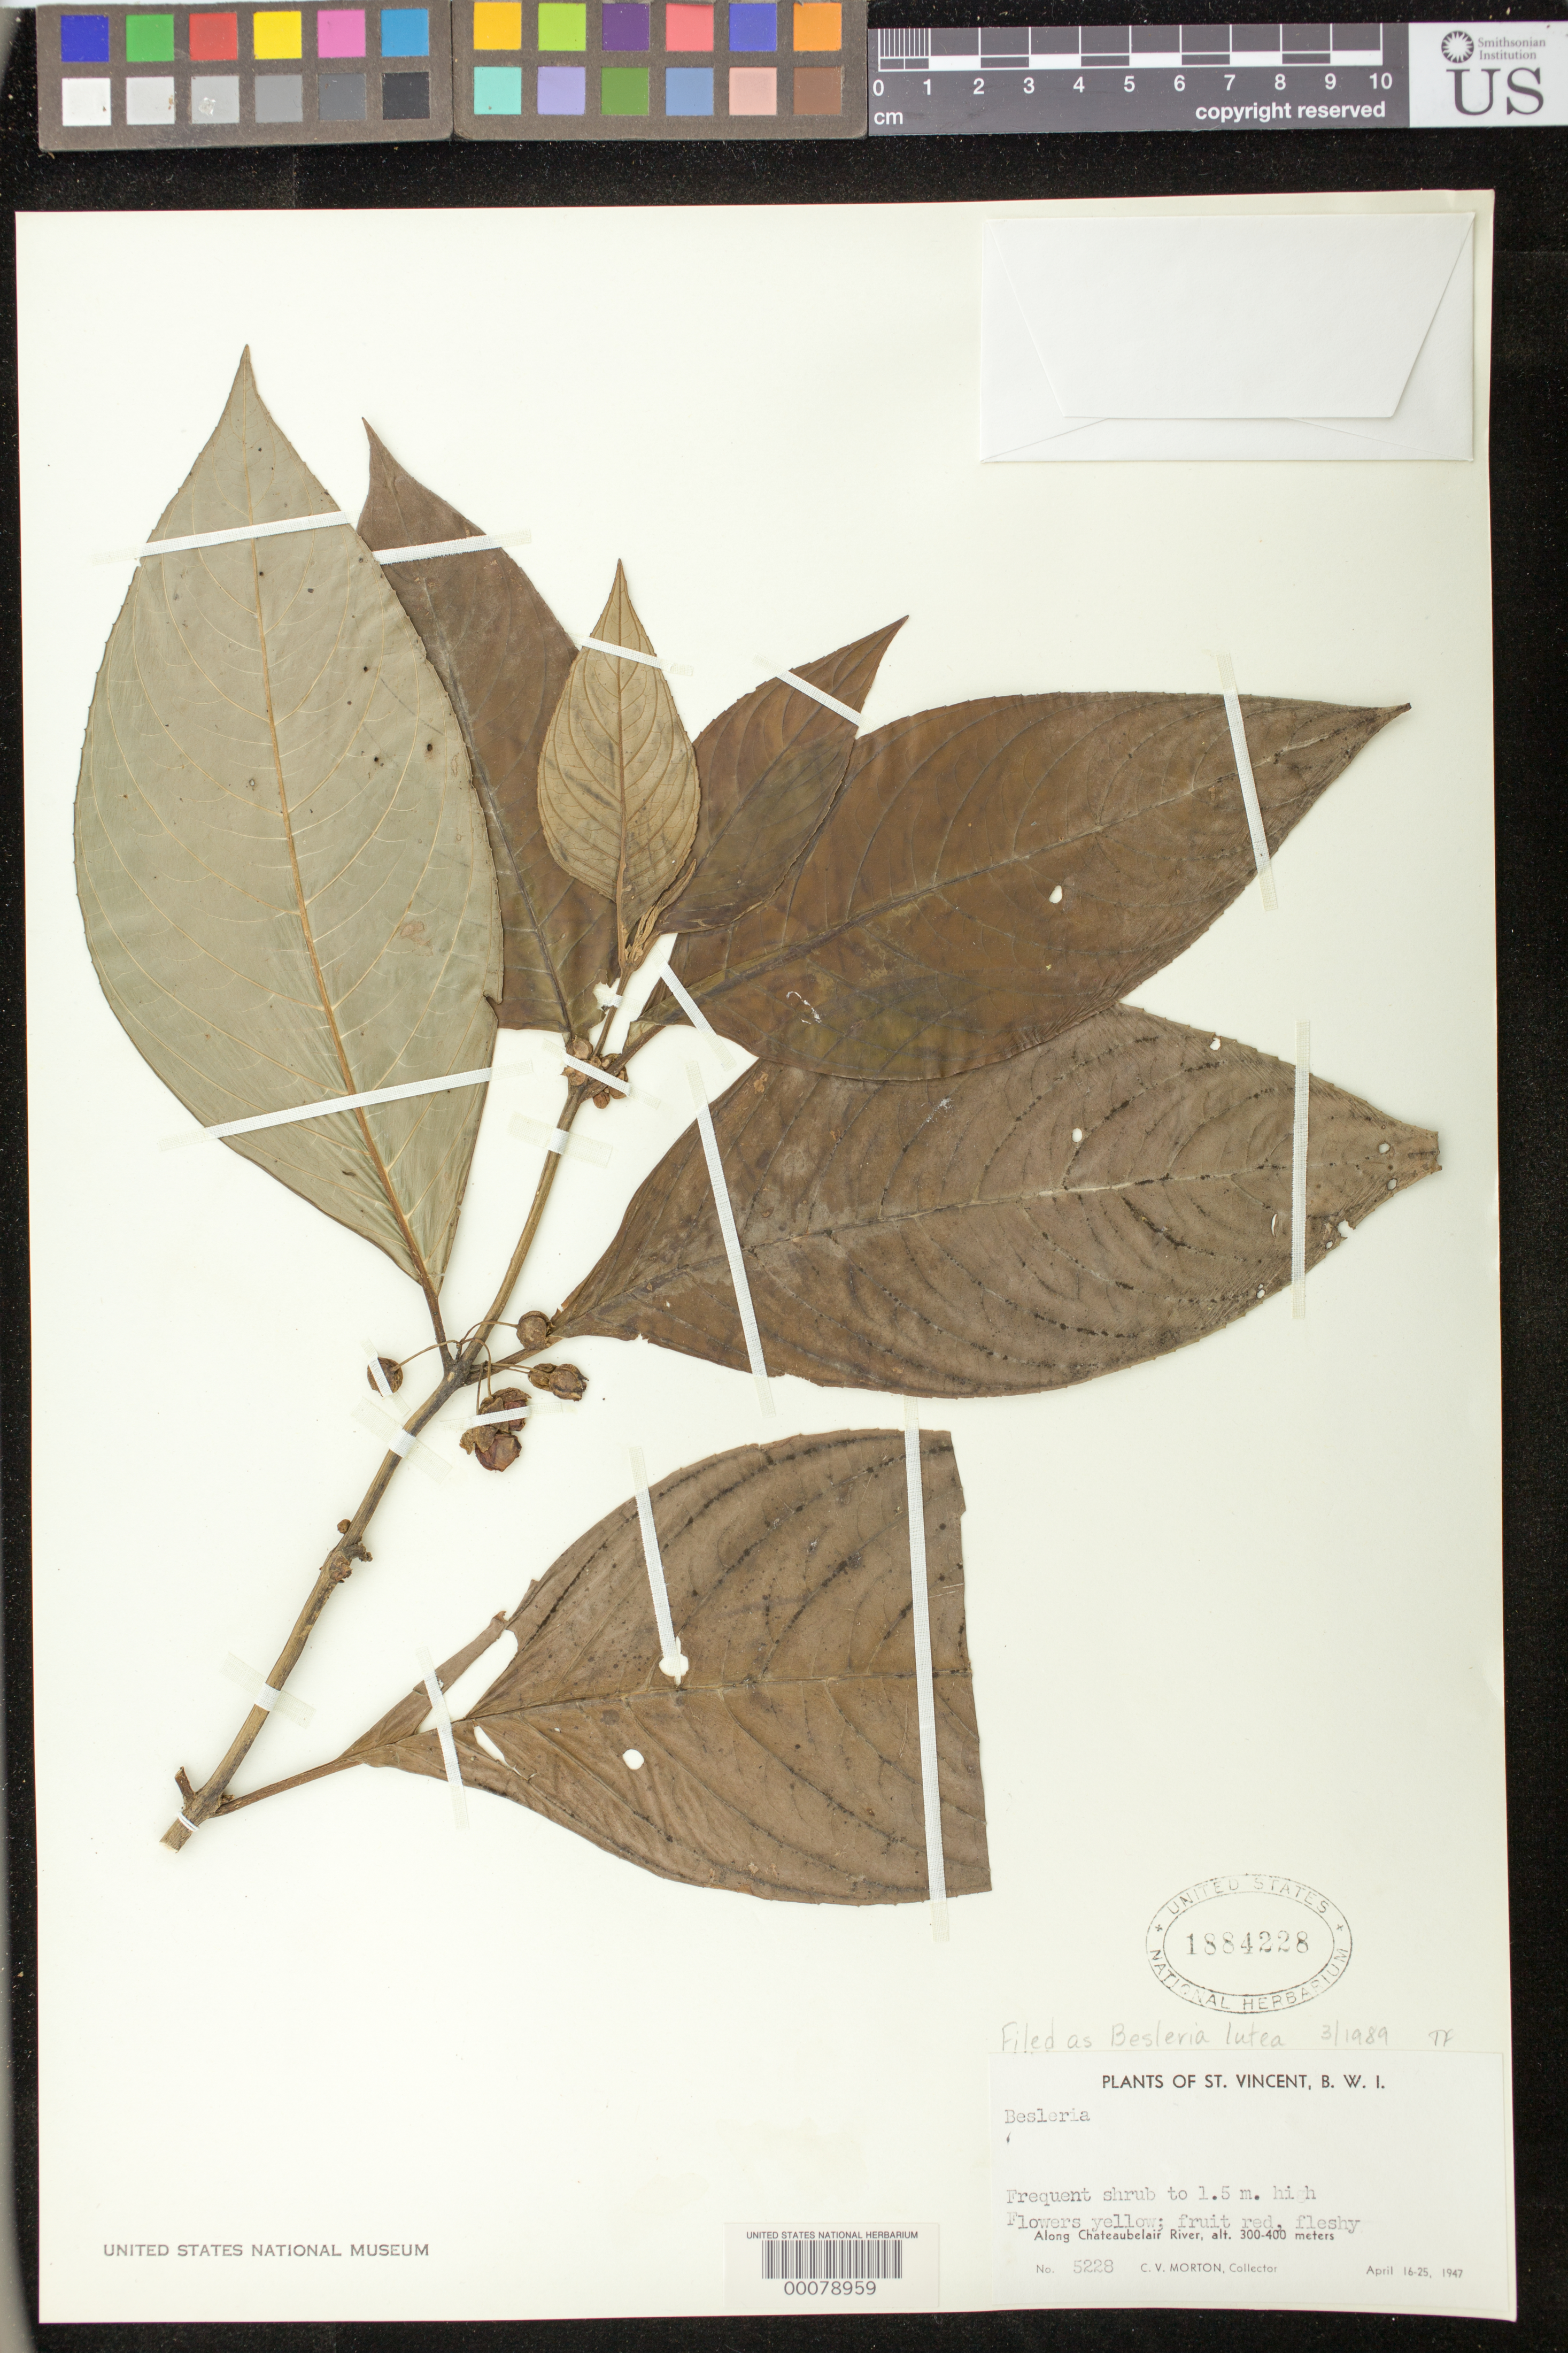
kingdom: Plantae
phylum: Tracheophyta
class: Magnoliopsida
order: Lamiales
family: Gesneriaceae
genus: Besleria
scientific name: Besleria lutea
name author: L.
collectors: C. V. Morton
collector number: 5228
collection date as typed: Apr 1947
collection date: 1947-04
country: St. Vincent - Grenadines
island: St. Vincent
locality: Along Chateaubelair River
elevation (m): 300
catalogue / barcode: US 1884228